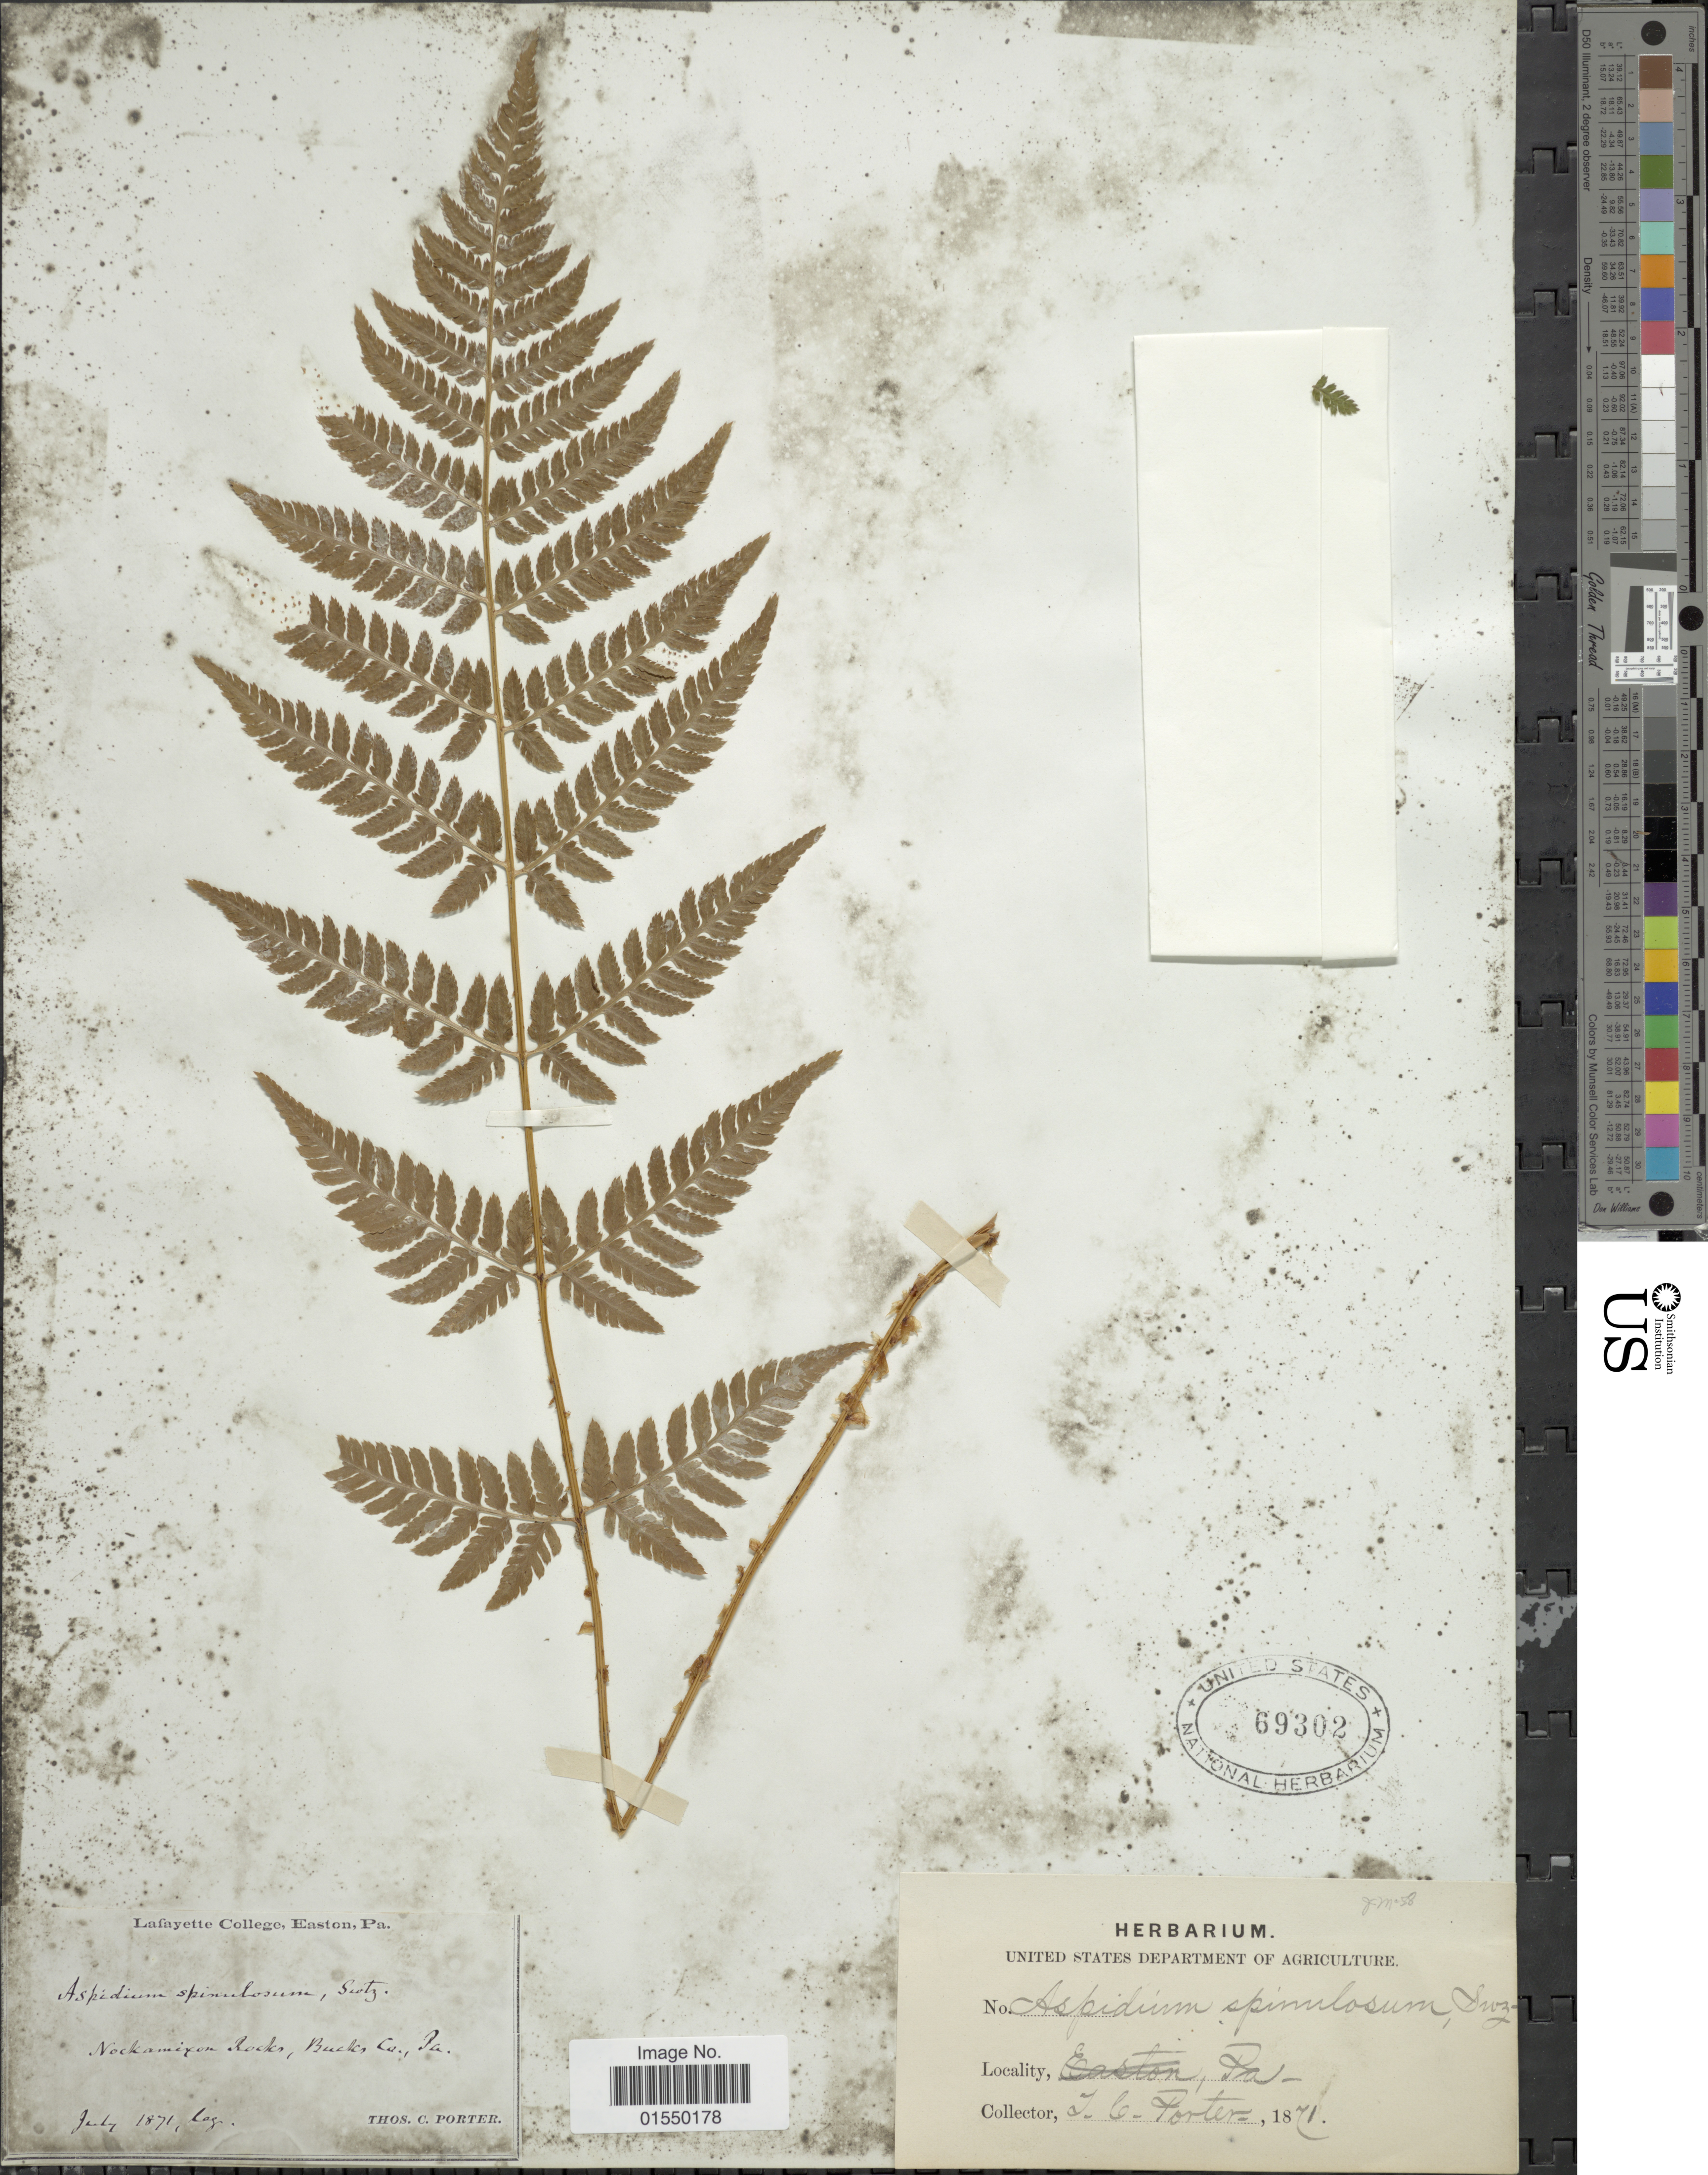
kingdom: Plantae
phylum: Tracheophyta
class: Polypodiopsida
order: Polypodiales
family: Dryopteridaceae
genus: Dryopteris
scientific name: Dryopteris carthusiana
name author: (Villars) H.P. Fuchs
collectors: T. C. Porter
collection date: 1871-07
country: United States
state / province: Pennsylvania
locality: Nockamixon Rocks, Bucks Co., Pa.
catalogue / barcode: US 69302